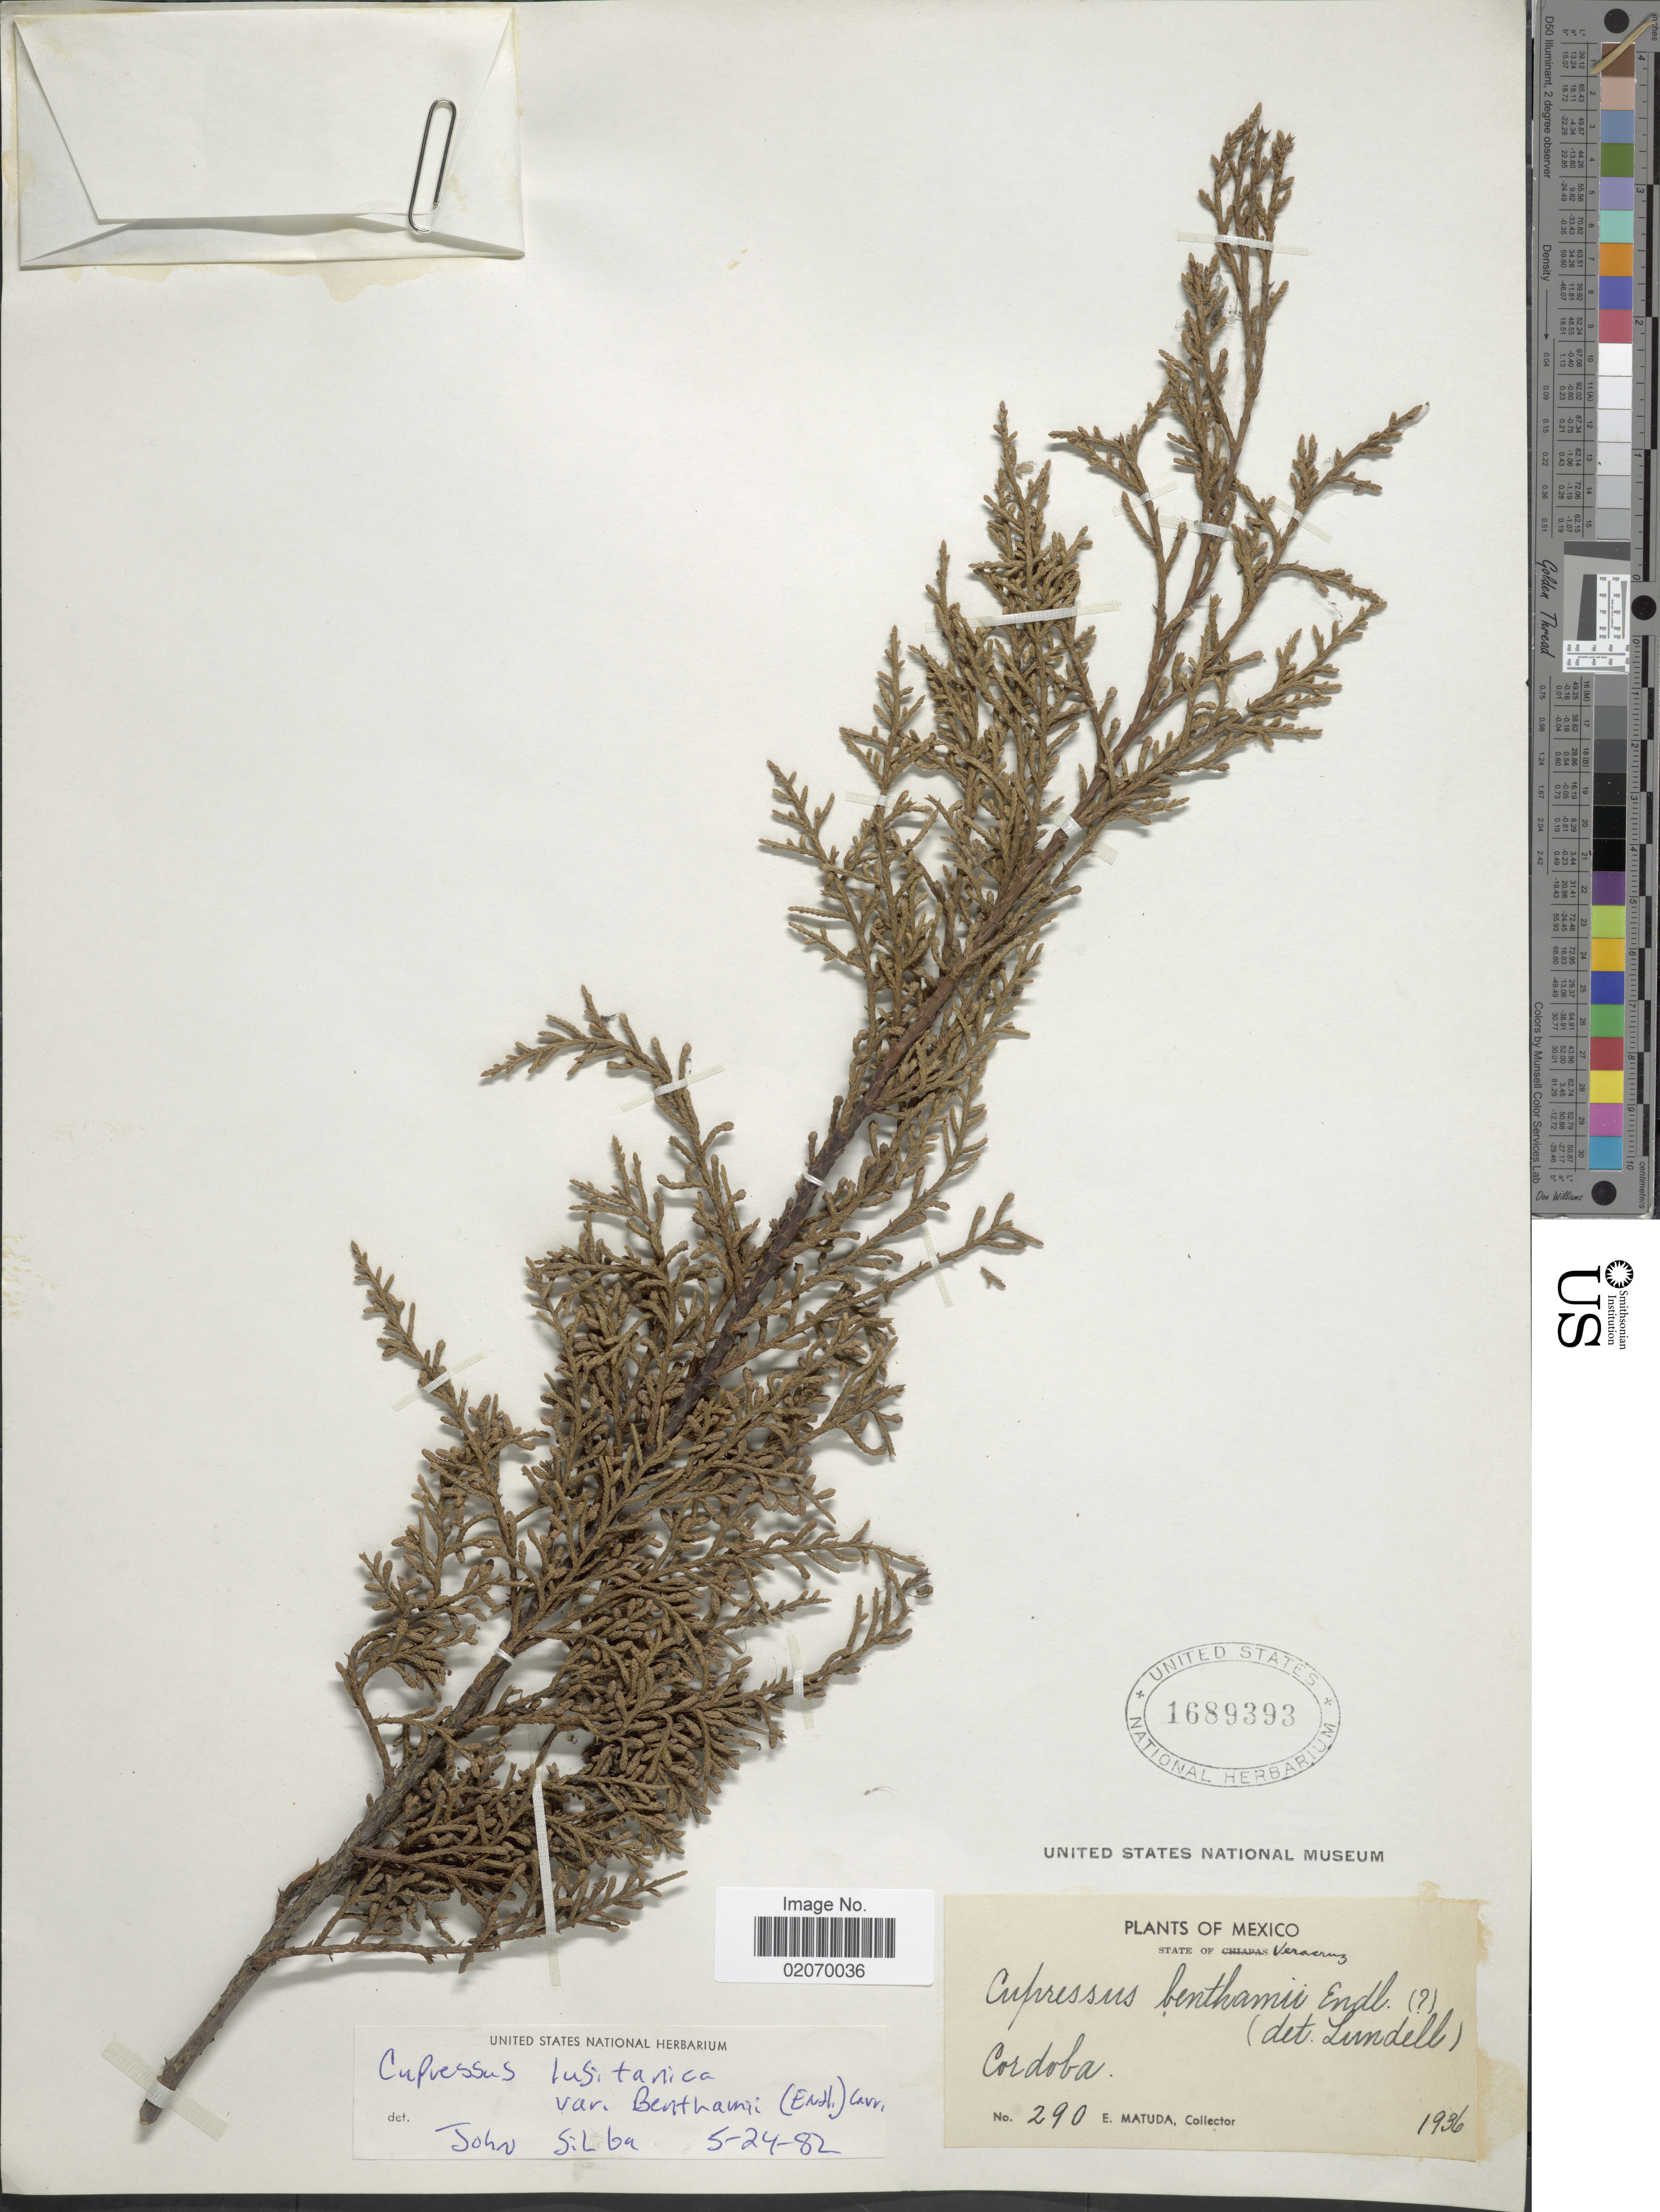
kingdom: Plantae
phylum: Tracheophyta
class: Pinopsida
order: Pinales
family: Cupressaceae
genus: Hesperocyparis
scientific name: Hesperocyparis benthamii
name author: (Endl.) Bartel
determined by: (US) Smithsonian Institution - National Museum of Natural History - Department of Botany (UNITED STATES)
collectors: E. Matuda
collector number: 290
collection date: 1936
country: Mexico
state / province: Veracruz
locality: State of Veracruz, Cordoba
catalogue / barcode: US 1689393